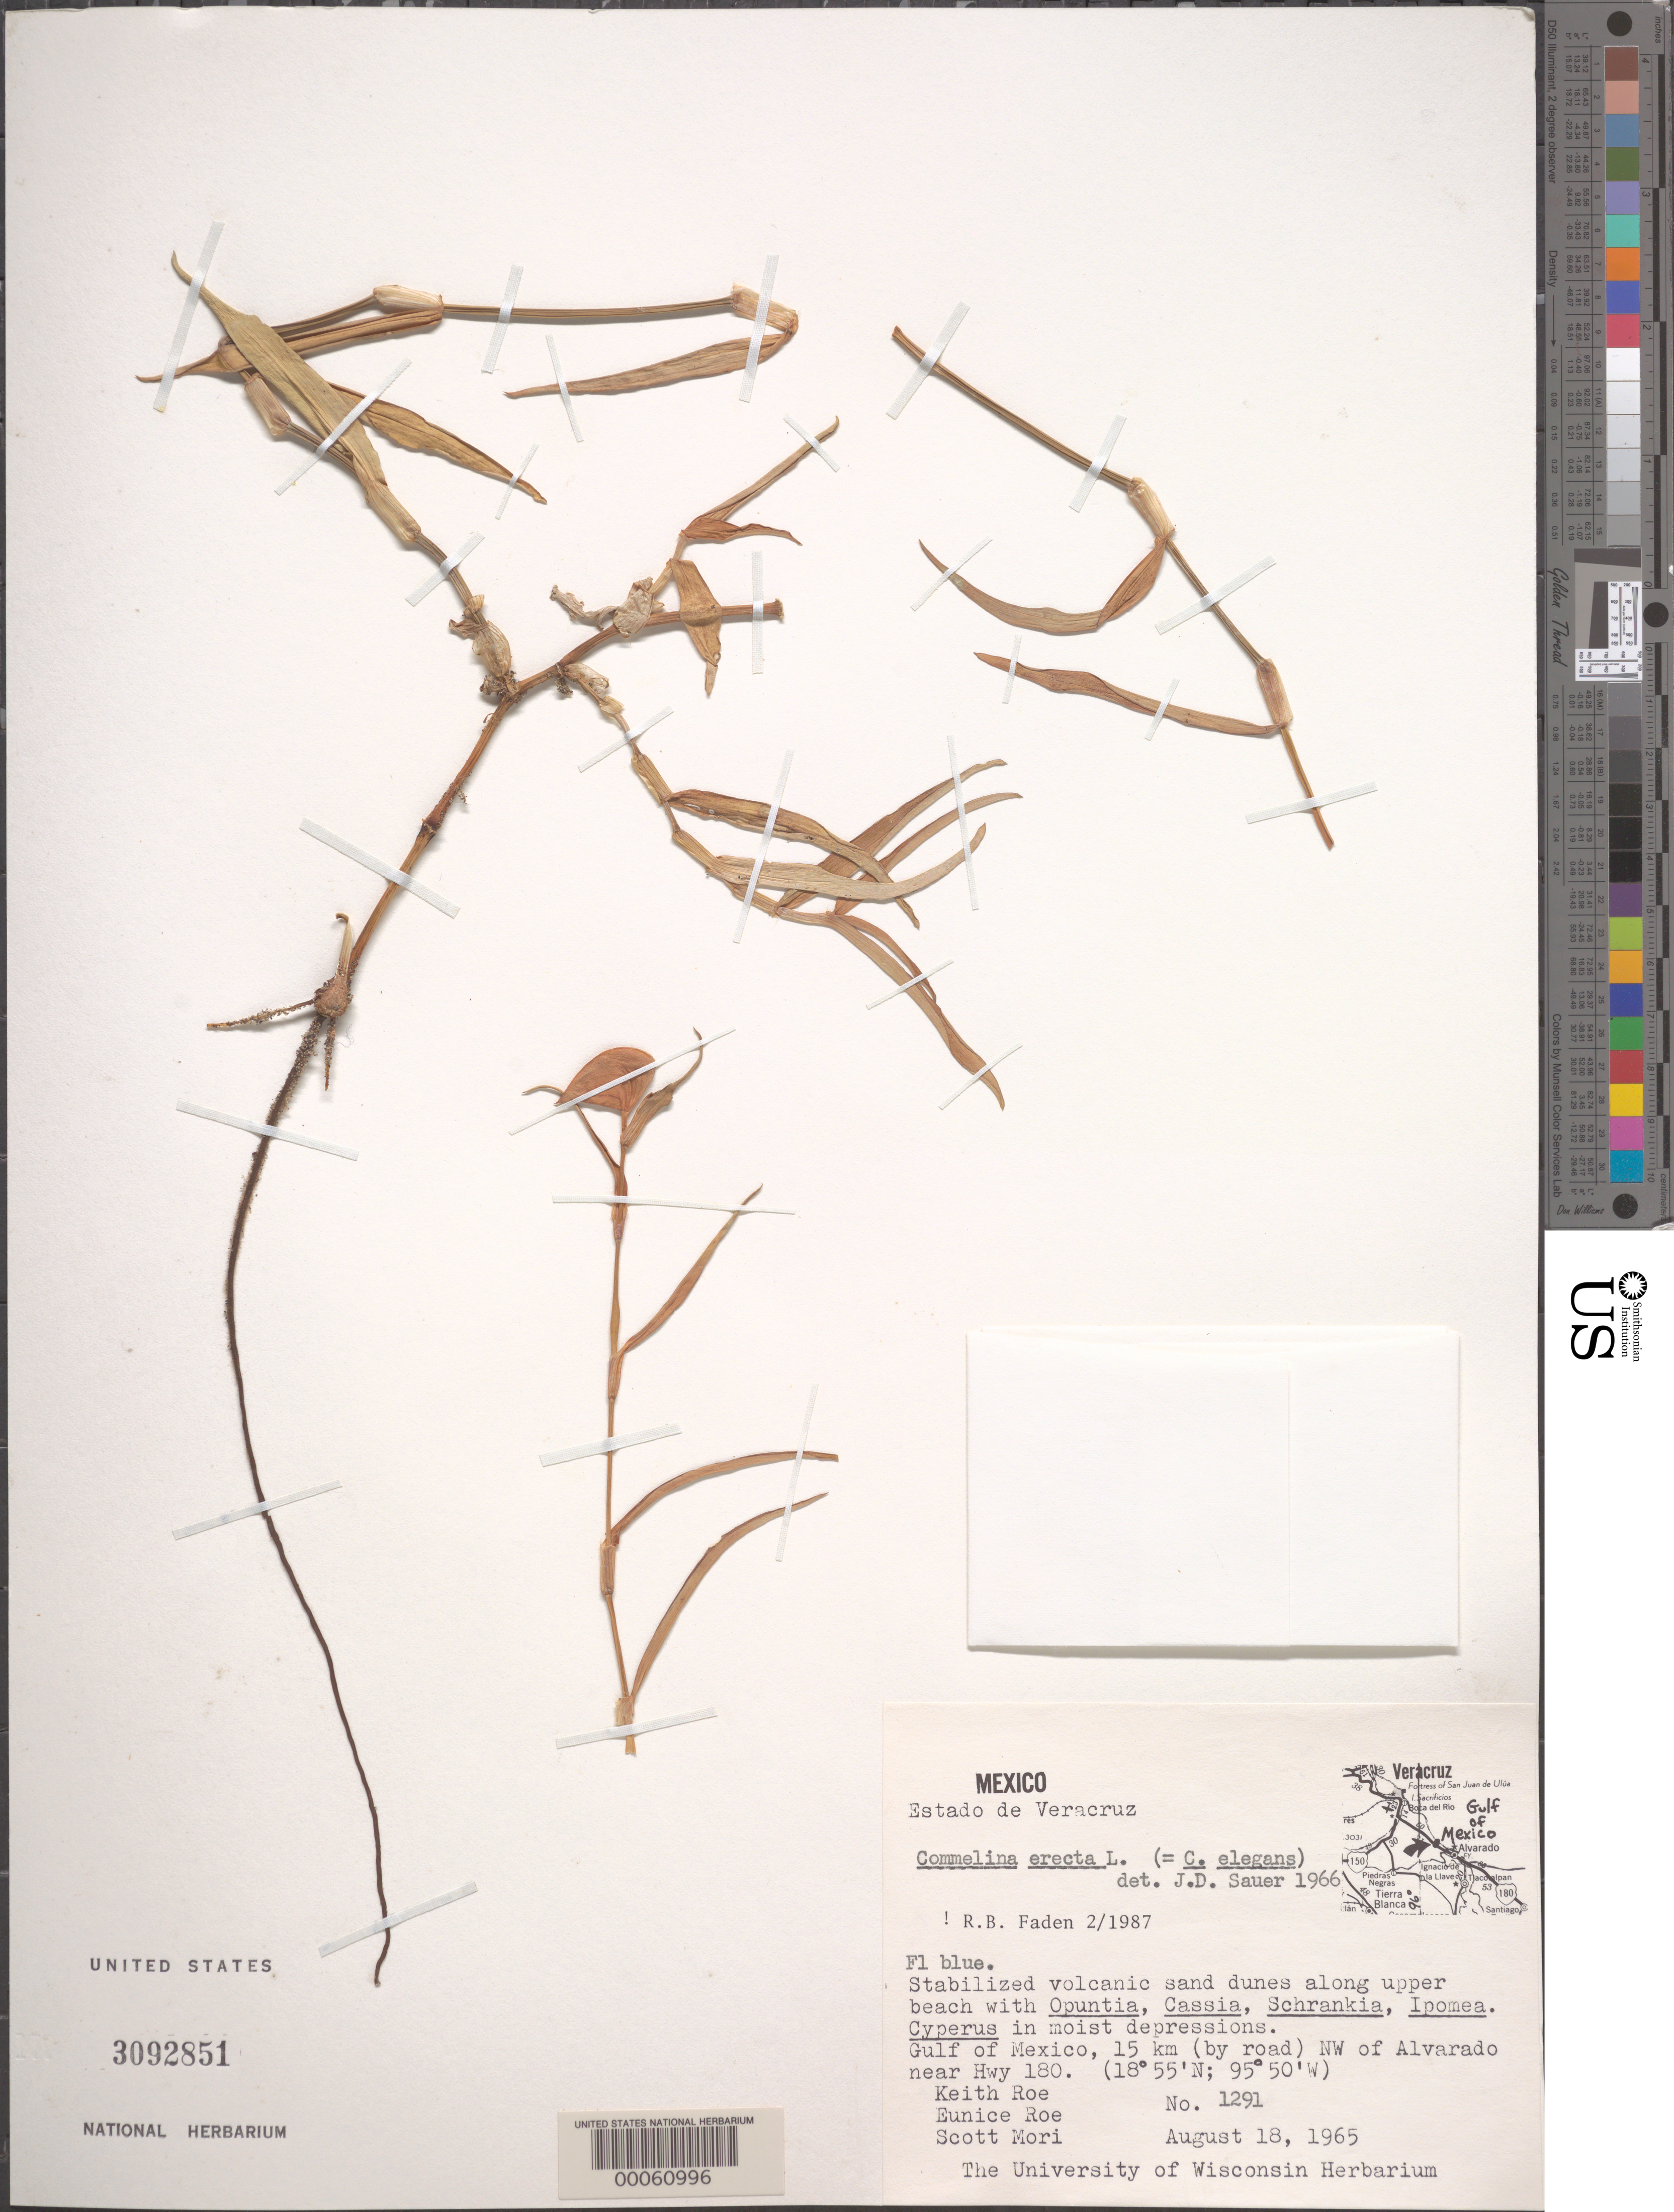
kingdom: Plantae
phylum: Tracheophyta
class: Liliopsida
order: Commelinales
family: Commelinaceae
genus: Commelina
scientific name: Commelina erecta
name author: L.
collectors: K. E. Roe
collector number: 1291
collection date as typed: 18 Aug 1965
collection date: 1965-08-18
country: Mexico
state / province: Veracruz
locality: Gulf of Mexico, 15 km. by road NW of Alvarado near hwy 180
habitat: Volcanic sand dunes along upper beach in moist depressions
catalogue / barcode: US 3092851